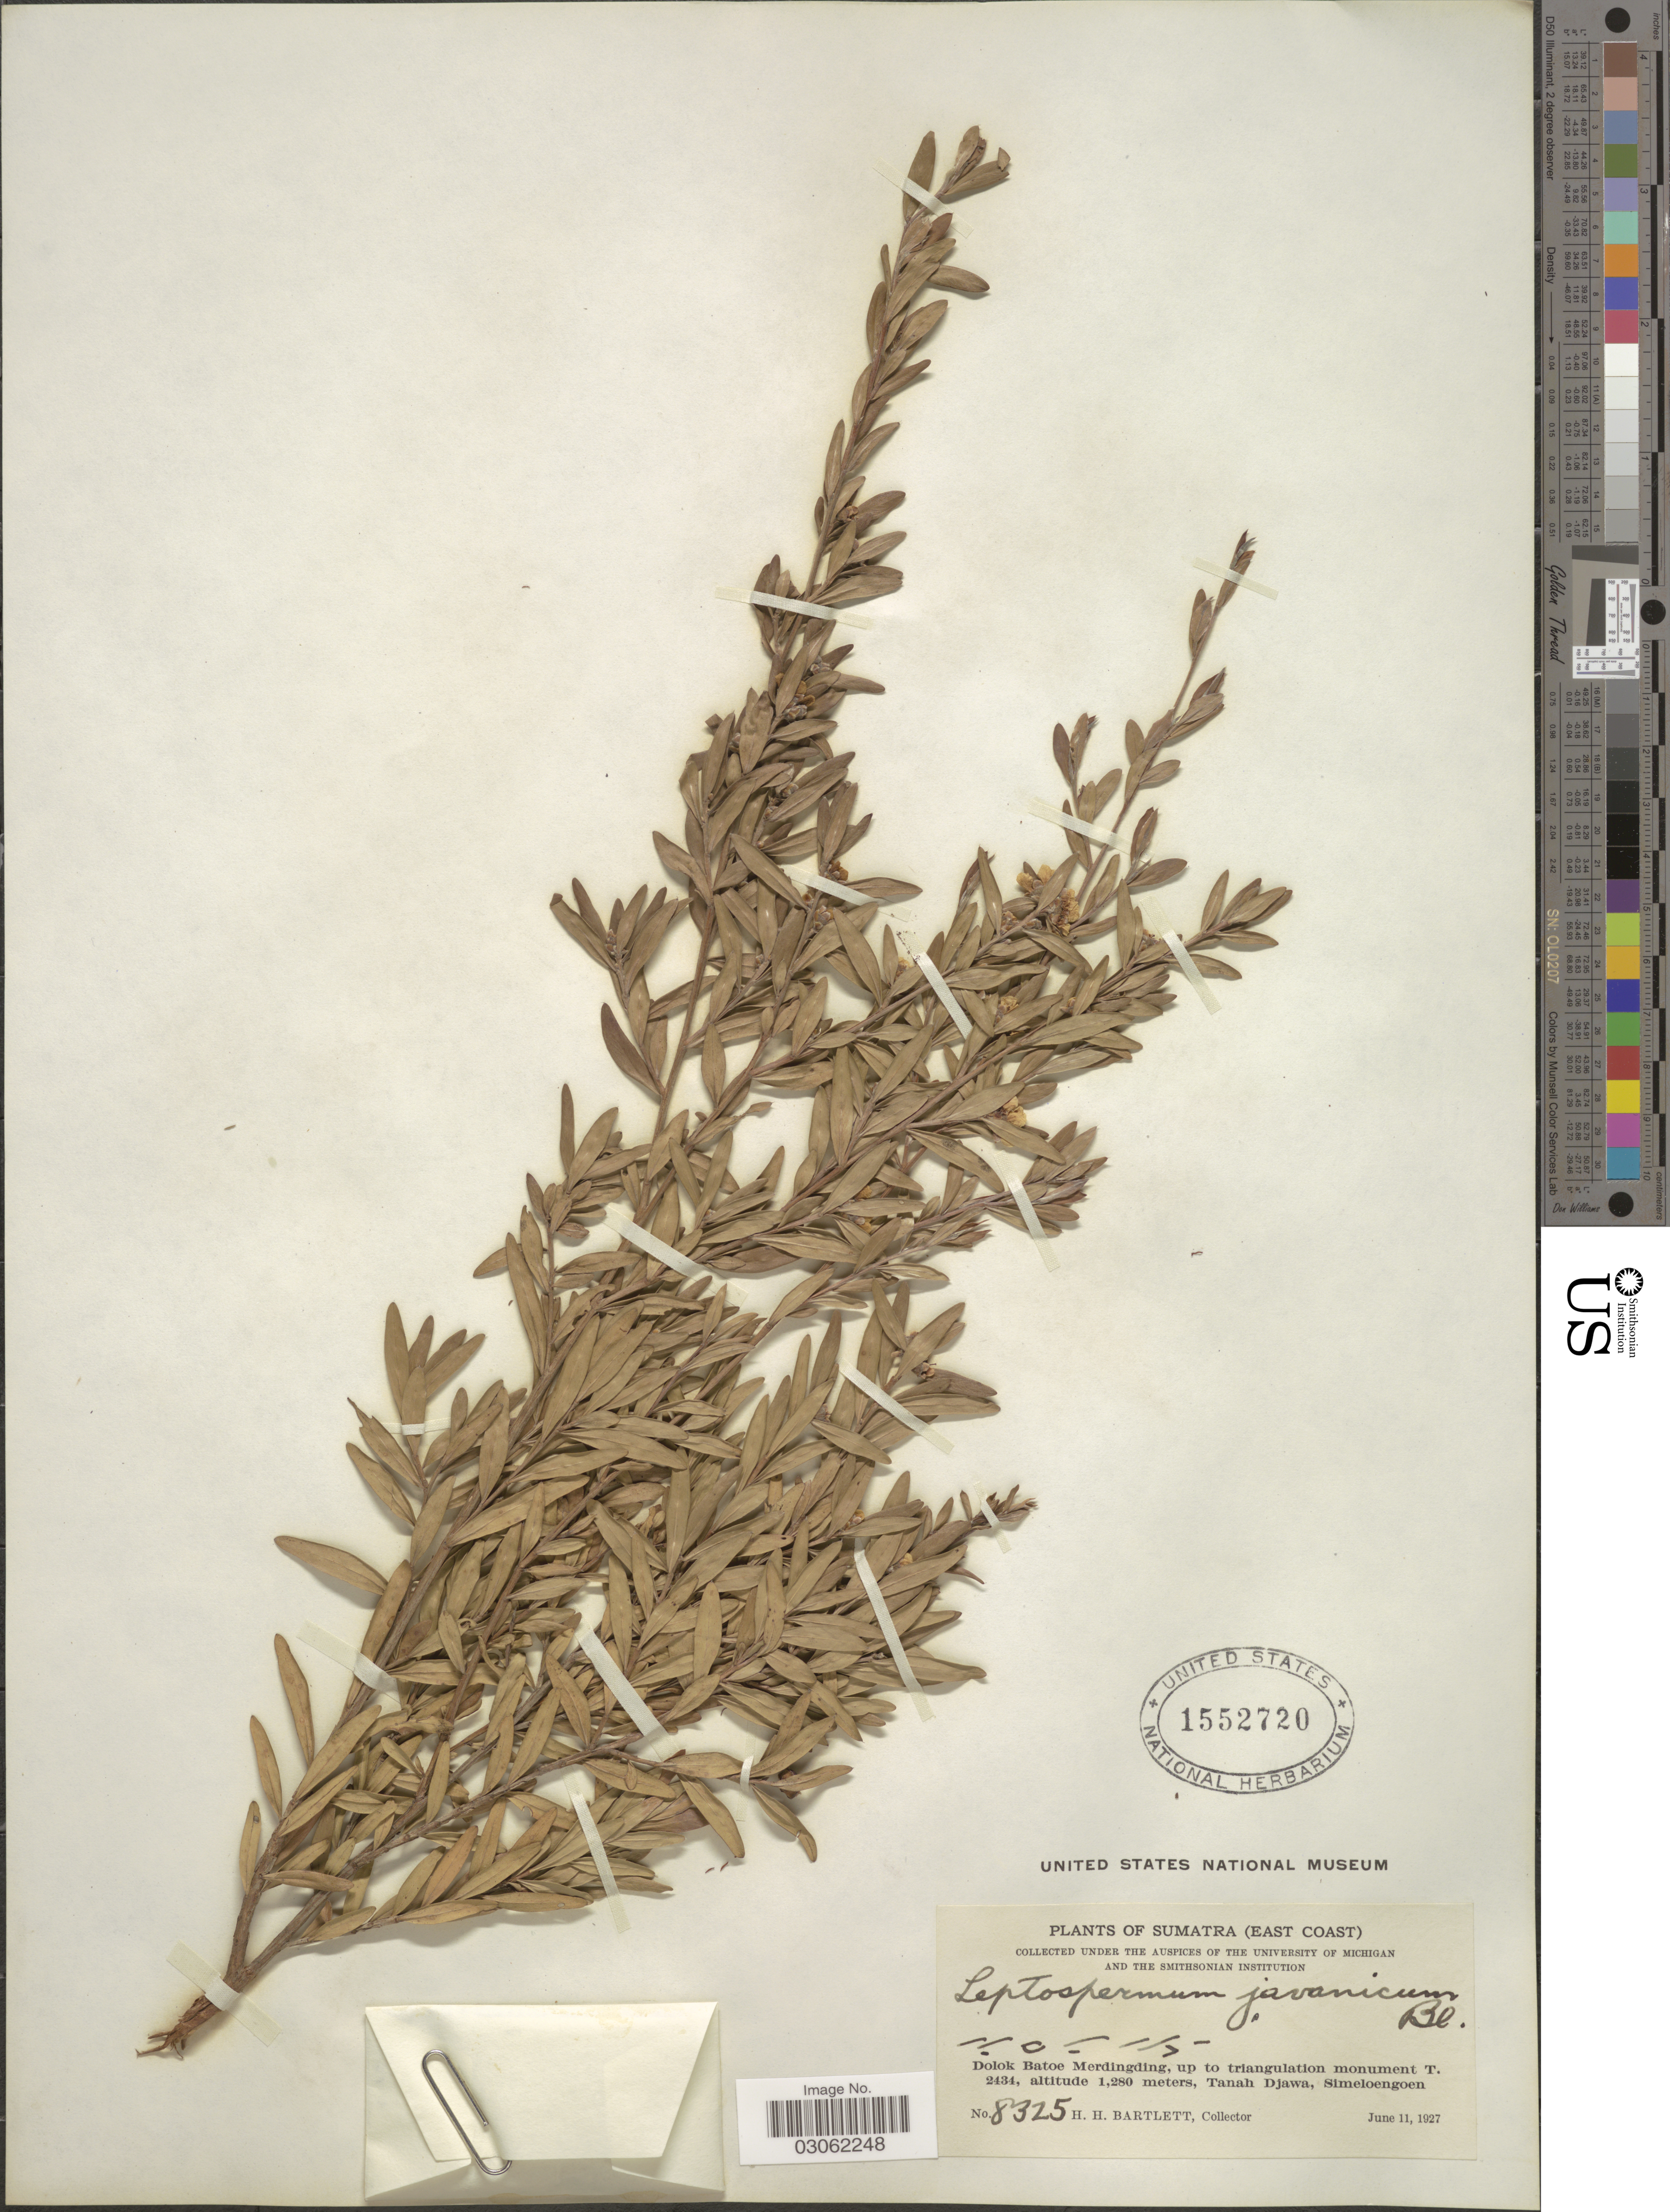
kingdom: Plantae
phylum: Tracheophyta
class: Magnoliopsida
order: Myrtales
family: Myrtaceae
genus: Leptospermum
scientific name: Leptospermum javanicum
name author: Blume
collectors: H. H. Bartlett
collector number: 8325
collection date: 1927-06-11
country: Indonesia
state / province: Sumatra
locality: East Coast. Dolok Batoe Merdingding, up to triangulation monument T. 2434. Tanah Djawa, Simeloengoen.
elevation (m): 1280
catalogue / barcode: US 1552720